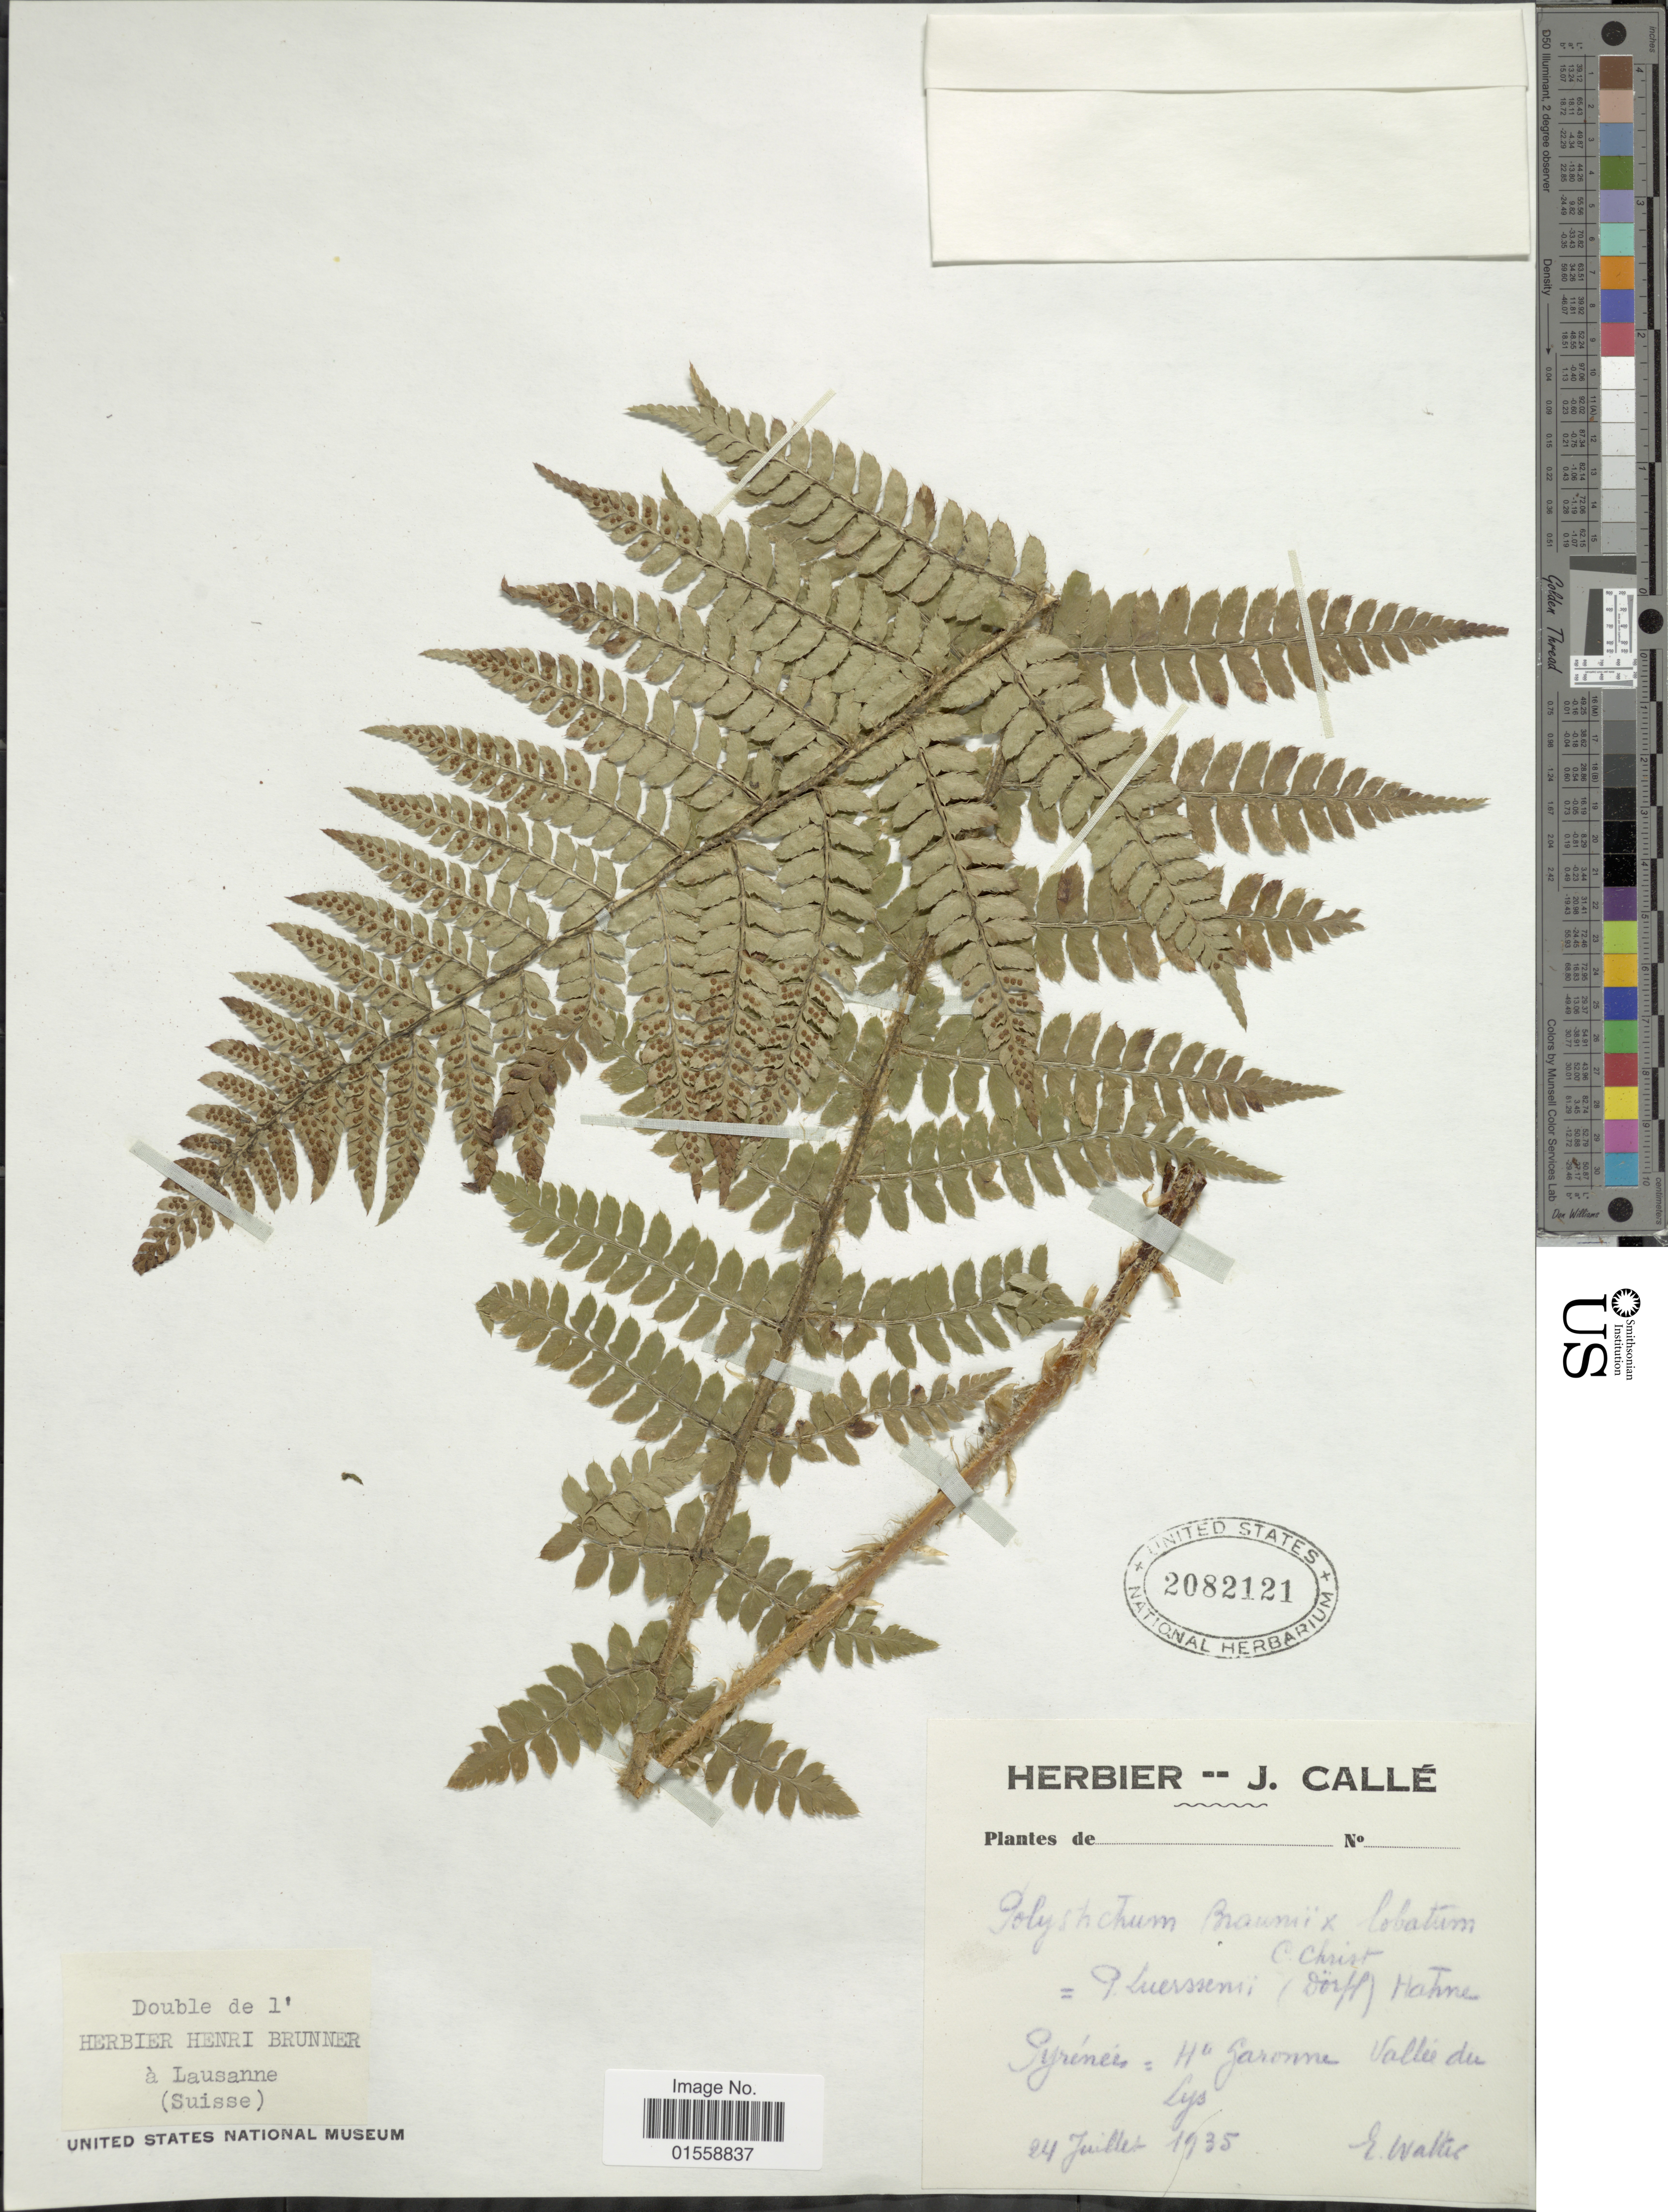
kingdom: Plantae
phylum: Tracheophyta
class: Polypodiopsida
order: Polypodiales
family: Dryopteridaceae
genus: Polystichum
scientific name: Polystichum x luerssenii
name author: (Dörfl.) Hahne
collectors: E. Walter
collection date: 1935-07-24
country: France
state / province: Nouvelle-Aquitaine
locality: Pyrenees: He Garonme Valle du Lys [interpreted]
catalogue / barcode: US 2082121